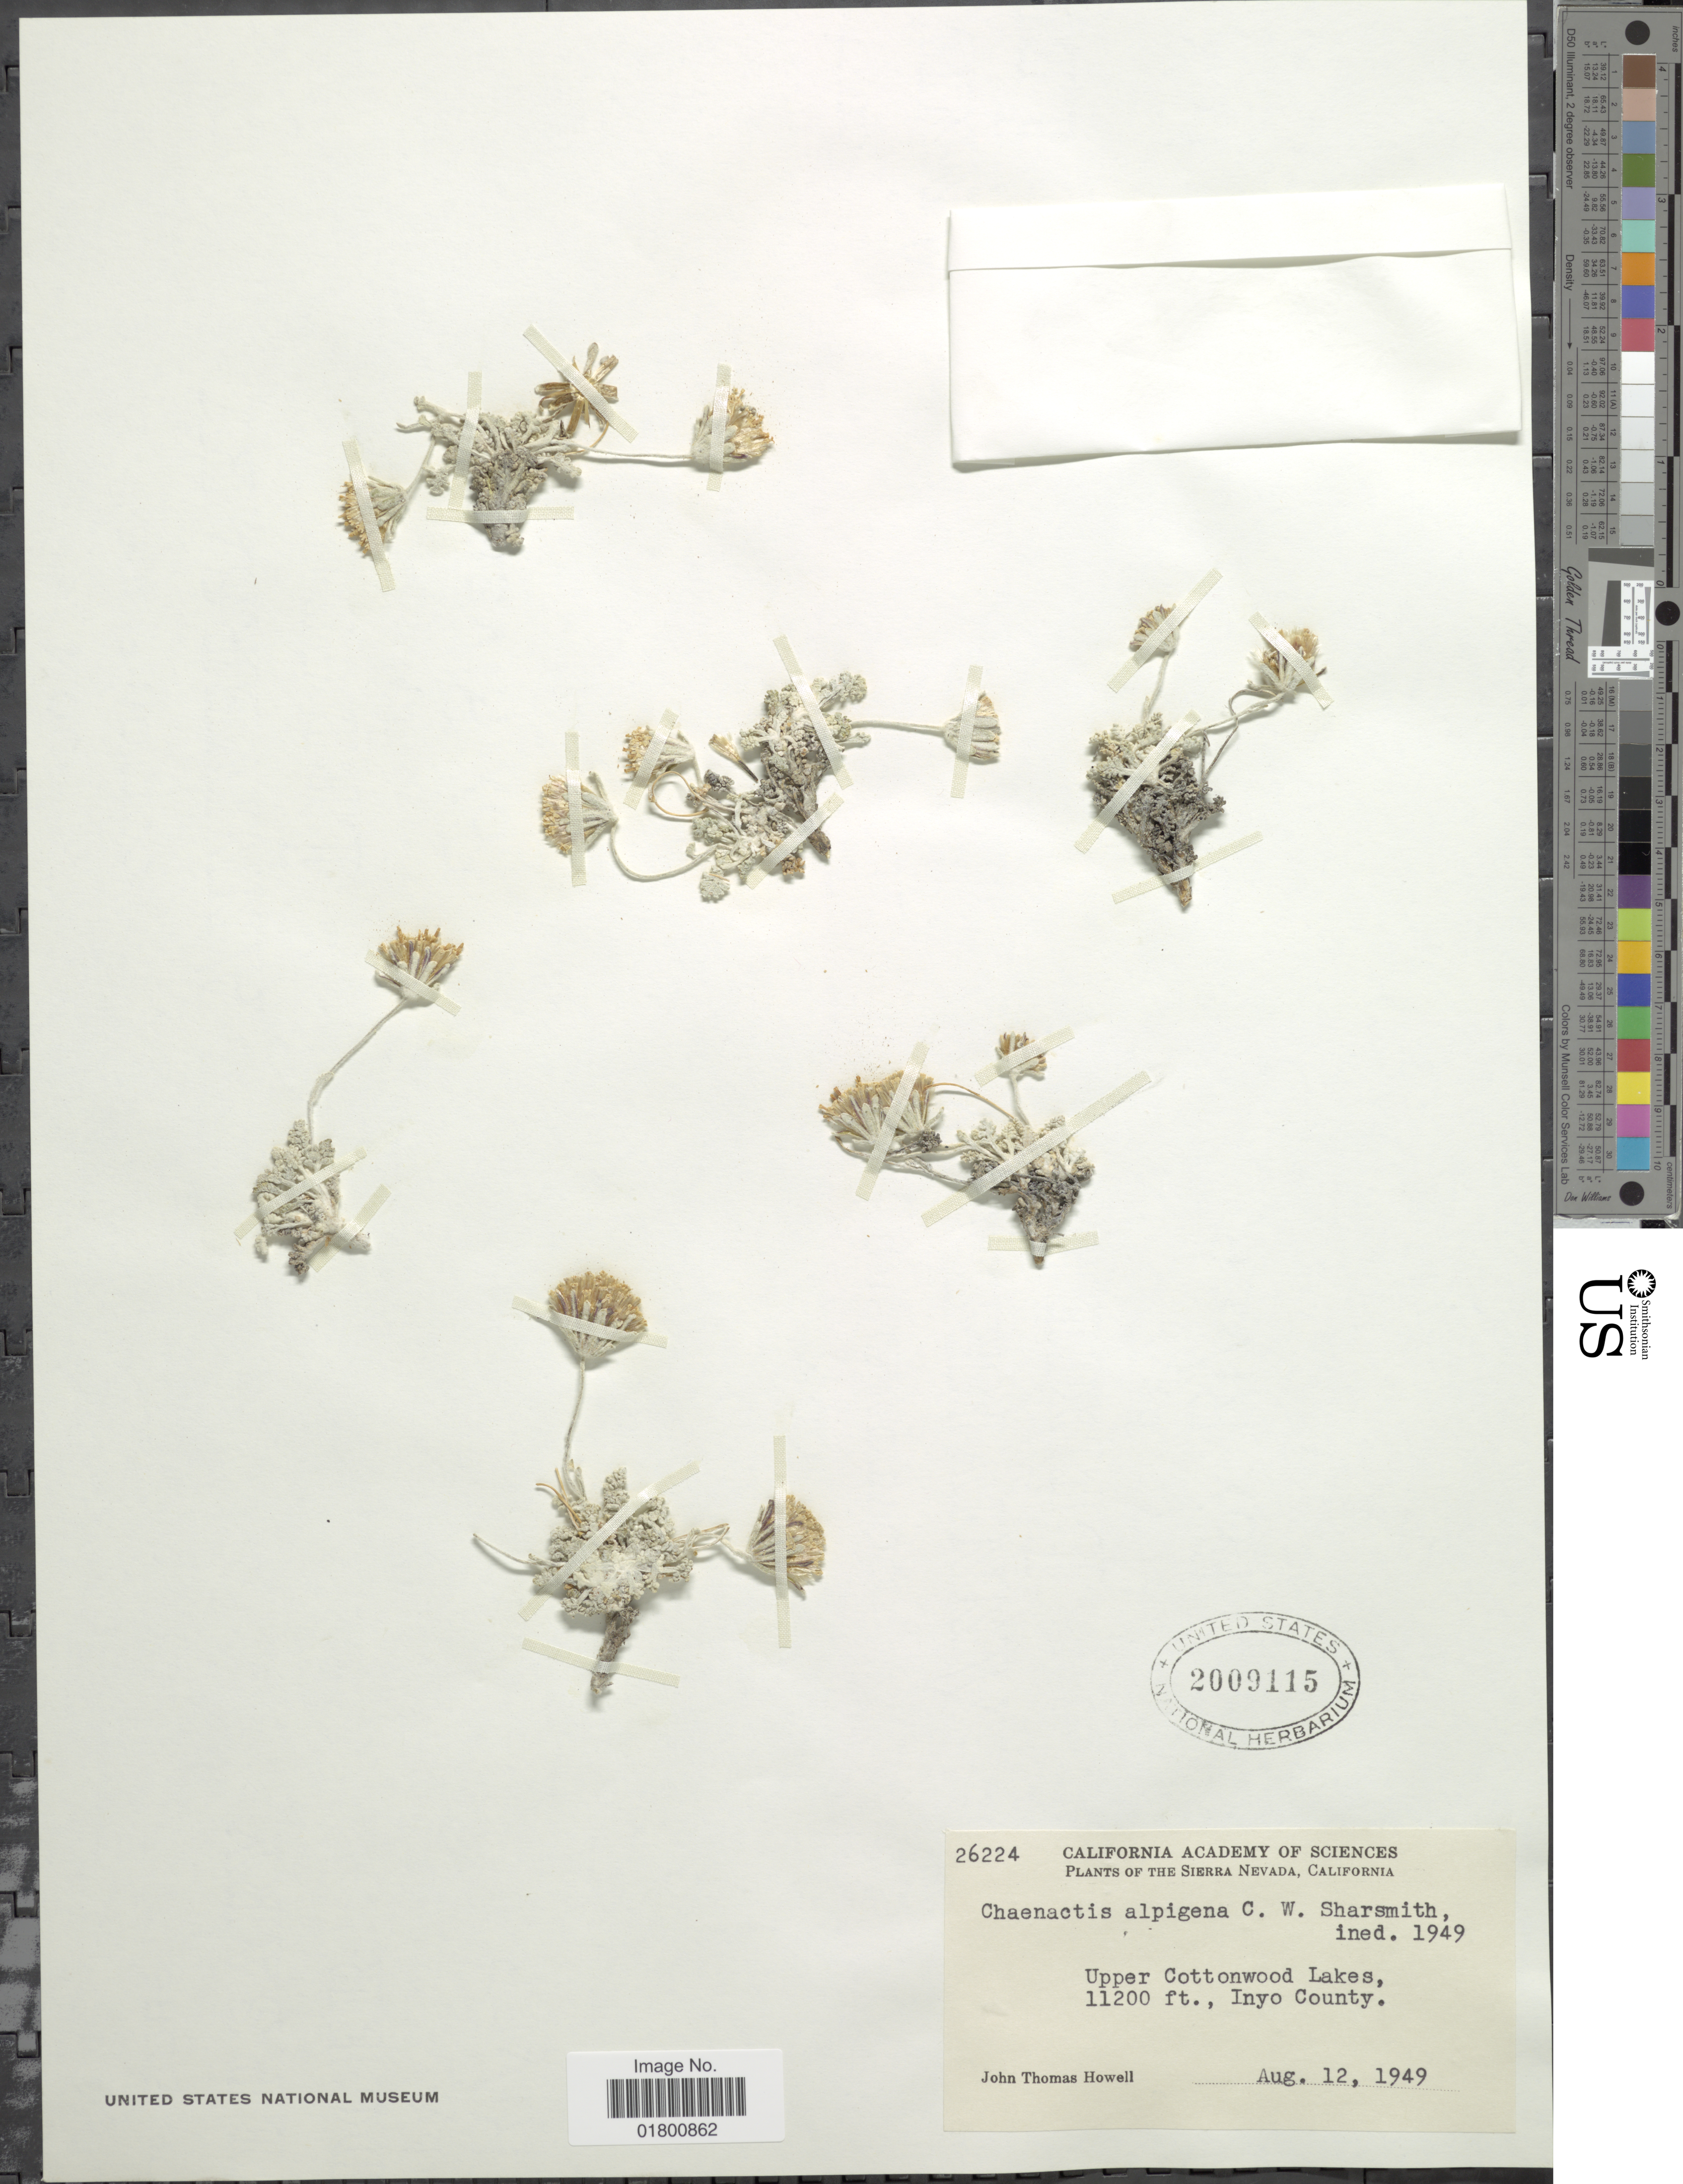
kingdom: Plantae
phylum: Tracheophyta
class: Magnoliopsida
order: Asterales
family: Asteraceae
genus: Chaenactis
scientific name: Chaenactis alpigena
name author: (D.D. Keck) D.D. Keck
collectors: J. T. Howell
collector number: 26224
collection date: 1949-08-12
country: United States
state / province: California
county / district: Inyo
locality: The Sierra Nevada, California, Upper Cottonwood Lakes, Inyo County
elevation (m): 3414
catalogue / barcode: US 2009115